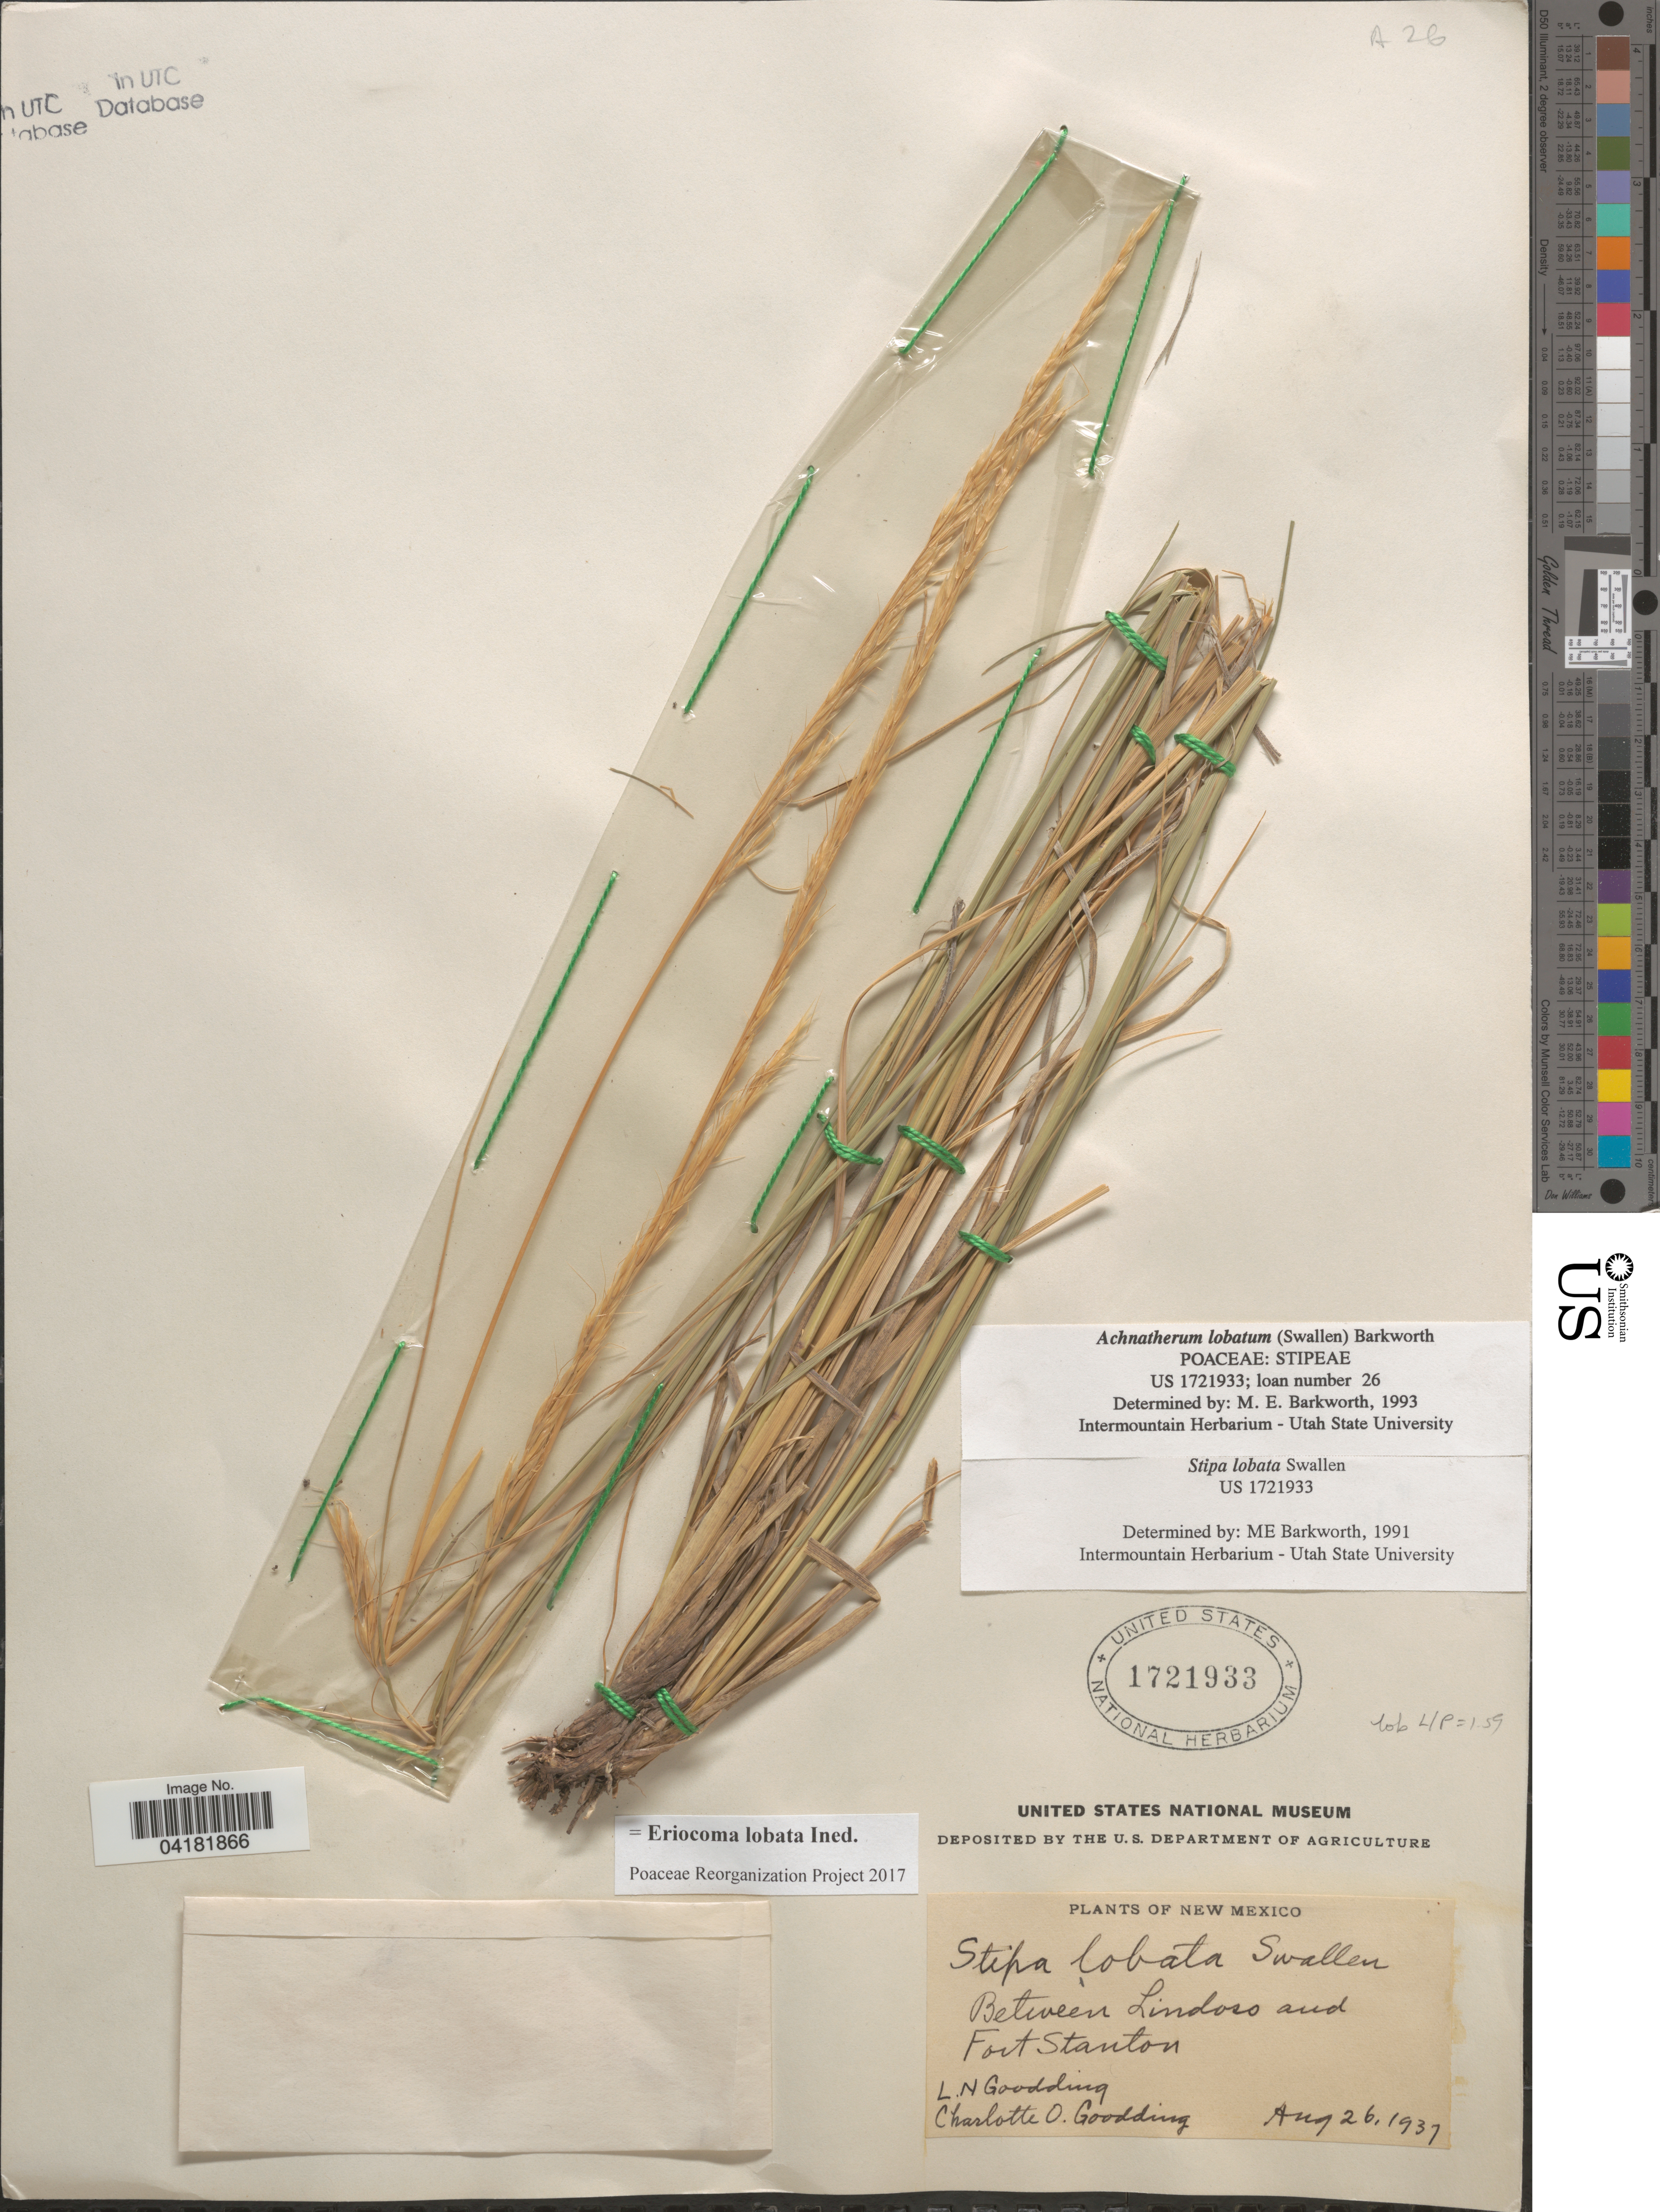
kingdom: Plantae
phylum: Tracheophyta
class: Liliopsida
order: Poales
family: Poaceae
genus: Eriocoma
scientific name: Eriocoma lobata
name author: (Swallen) Romasch.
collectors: L. N. Goodding & C. Goodding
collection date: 1937-08-26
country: United States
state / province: New Mexico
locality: Between Lindoso and Fort Stanton.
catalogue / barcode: US 1721933